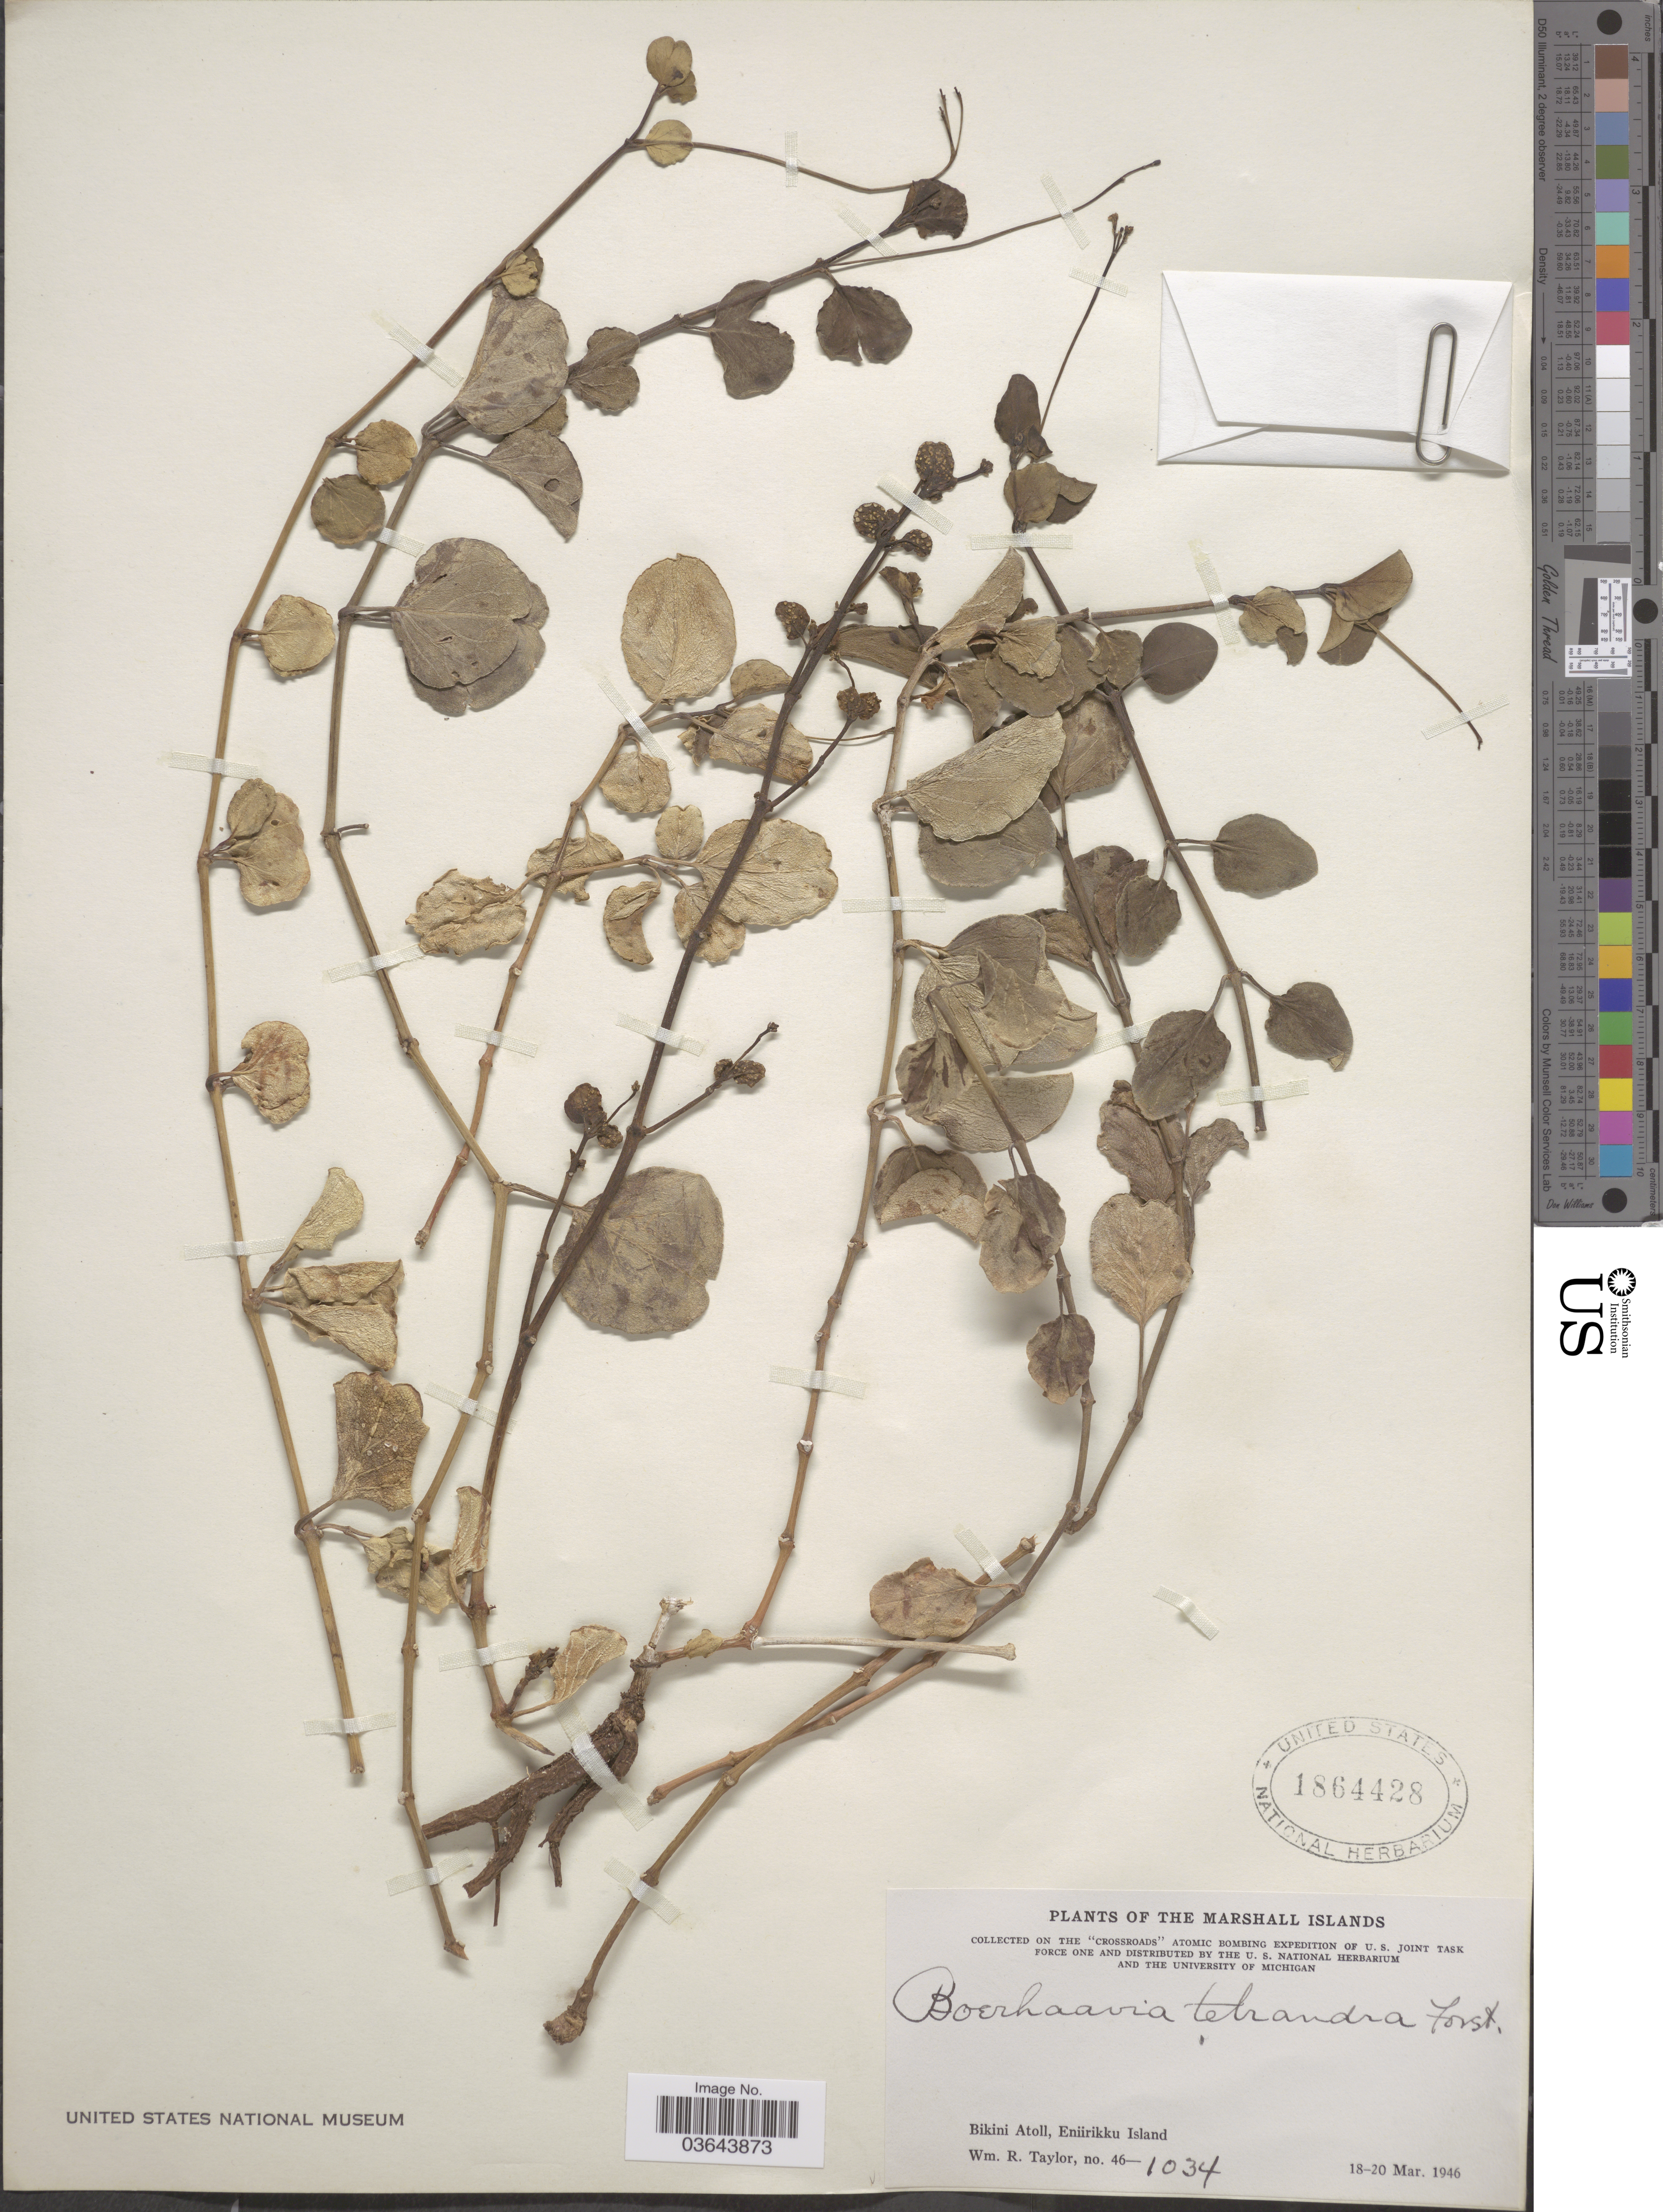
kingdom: Plantae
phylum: Tracheophyta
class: Magnoliopsida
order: Caryophyllales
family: Nyctaginaceae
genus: Boerhavia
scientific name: Boerhavia tetrandra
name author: G. Forst.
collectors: W. R. Taylor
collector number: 46-1034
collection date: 1946-03-18/1946-03-20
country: Marshall Islands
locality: Bikini Atoll, Eniirikku Island.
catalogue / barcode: US 1864428